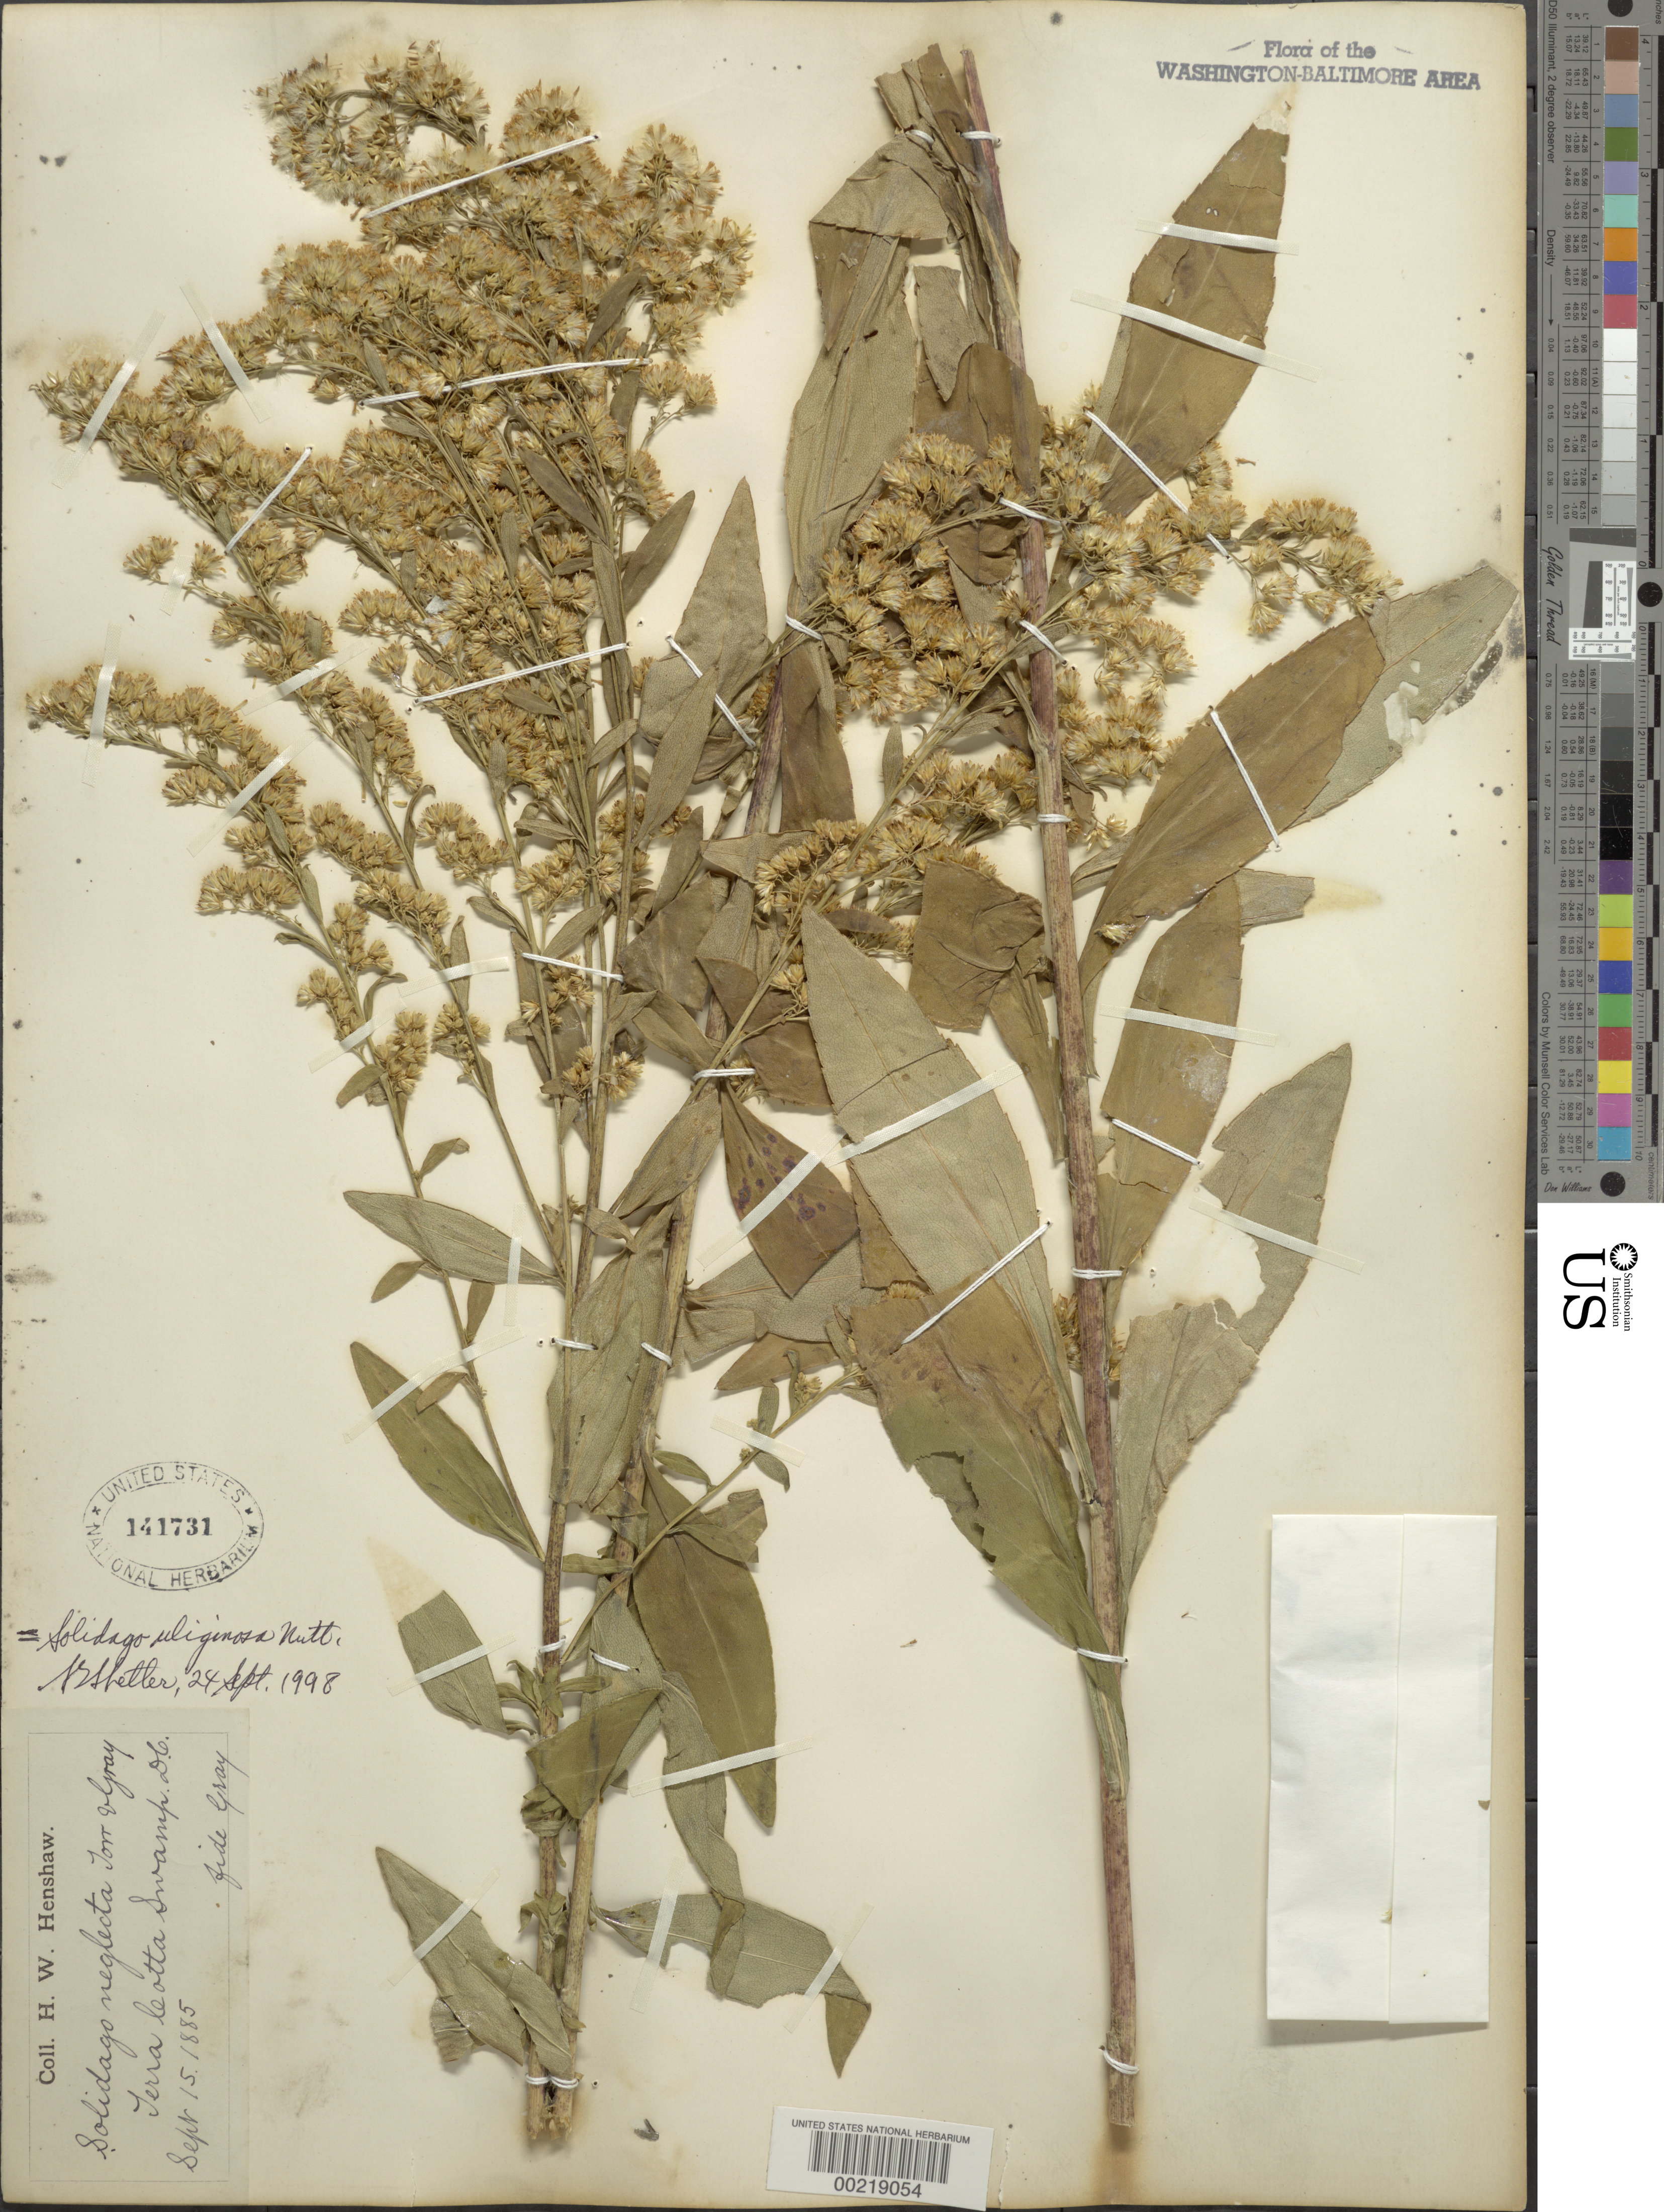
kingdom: Plantae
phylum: Tracheophyta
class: Magnoliopsida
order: Asterales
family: Asteraceae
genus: Solidago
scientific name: Solidago uliginosa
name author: Nutt.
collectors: H. Henshaw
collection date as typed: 15 Sep 1885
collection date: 1885-09-15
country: United States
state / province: District of Columbia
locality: Terra Cotta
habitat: Swamp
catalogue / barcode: US 141731